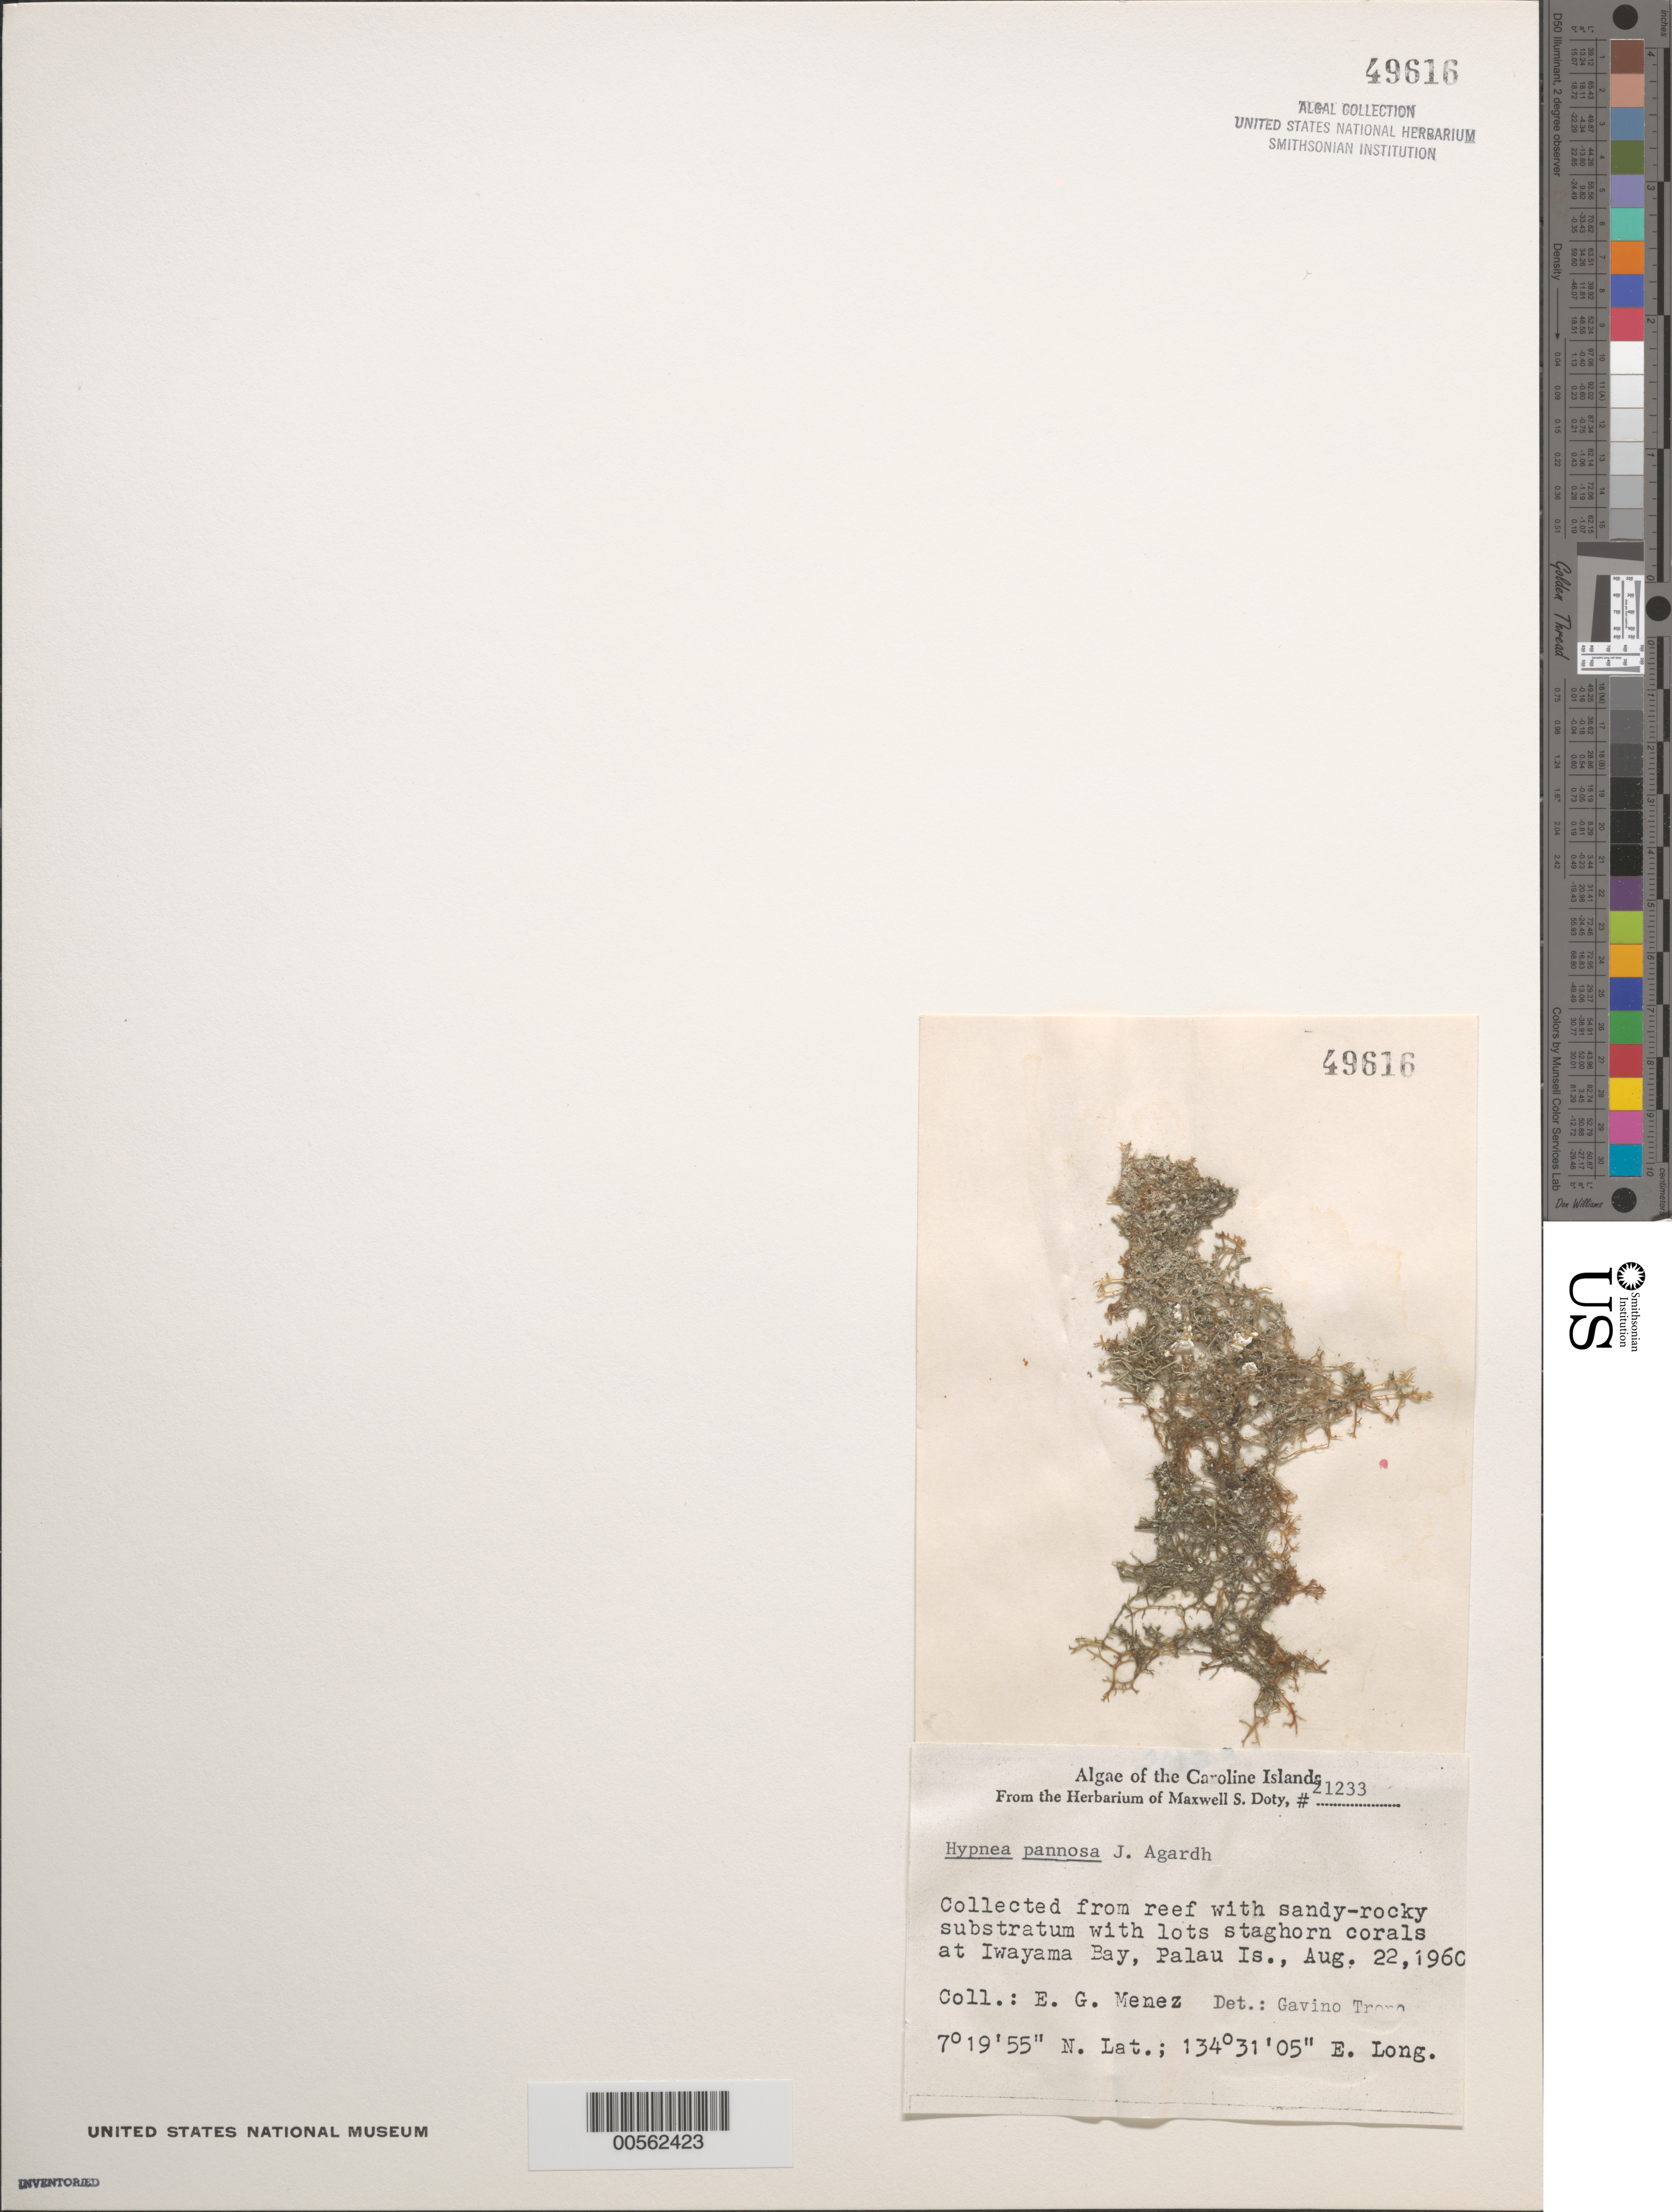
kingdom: Plantae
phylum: Rhodophyta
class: Florideophyceae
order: Gigartinales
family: Cystocloniaceae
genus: Hypnea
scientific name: Hypnea pannosa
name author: J. Agardh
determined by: Trono, Gavino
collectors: Meñez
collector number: MSD 21233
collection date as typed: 22 Aug 1960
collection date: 1960-08-22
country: Palau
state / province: Koror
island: Oreor (Koror)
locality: Iwayama Bay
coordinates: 7 19' 55" N, 134 31' 05" E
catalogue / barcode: US 49616